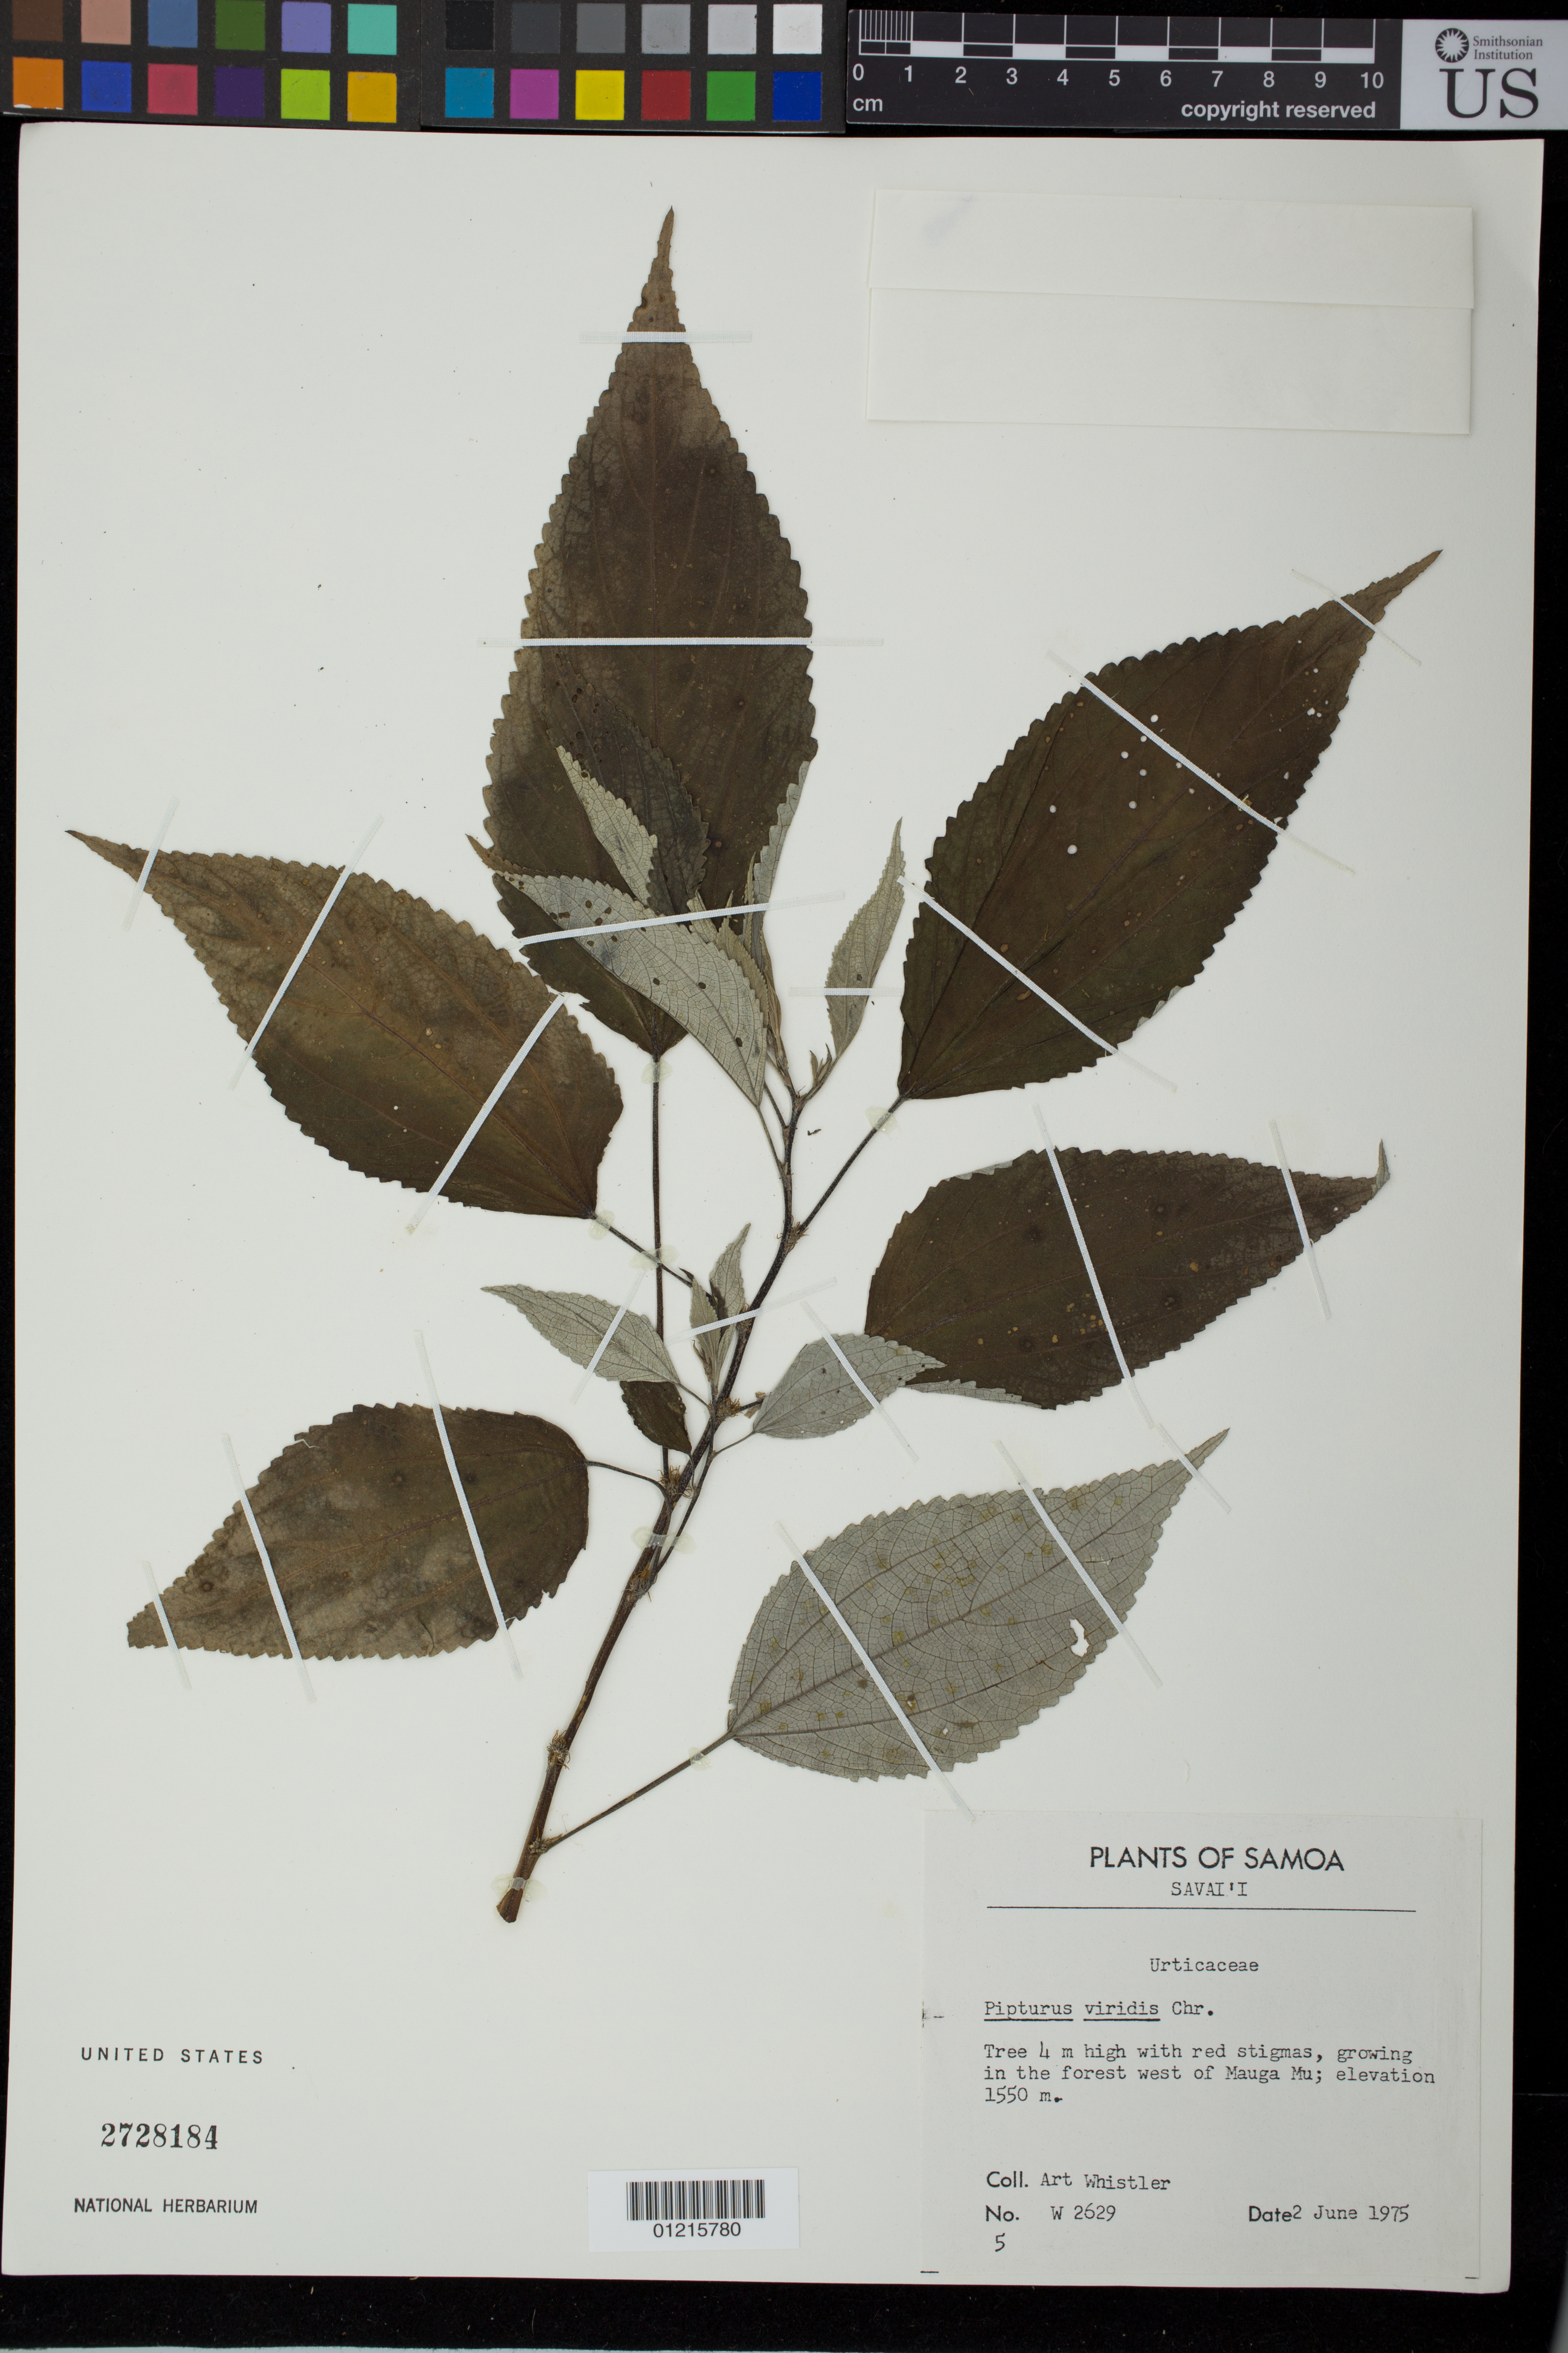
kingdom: Plantae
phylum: Tracheophyta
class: Magnoliopsida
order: Rosales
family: Urticaceae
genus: Pipturus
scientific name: Pipturus viridis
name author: Christoph.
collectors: A. Whistler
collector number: W 2629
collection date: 1975-06-02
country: Samoa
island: Savai'i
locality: Growing in the forest west of Mauga Mu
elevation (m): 1550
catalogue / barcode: US 2728184